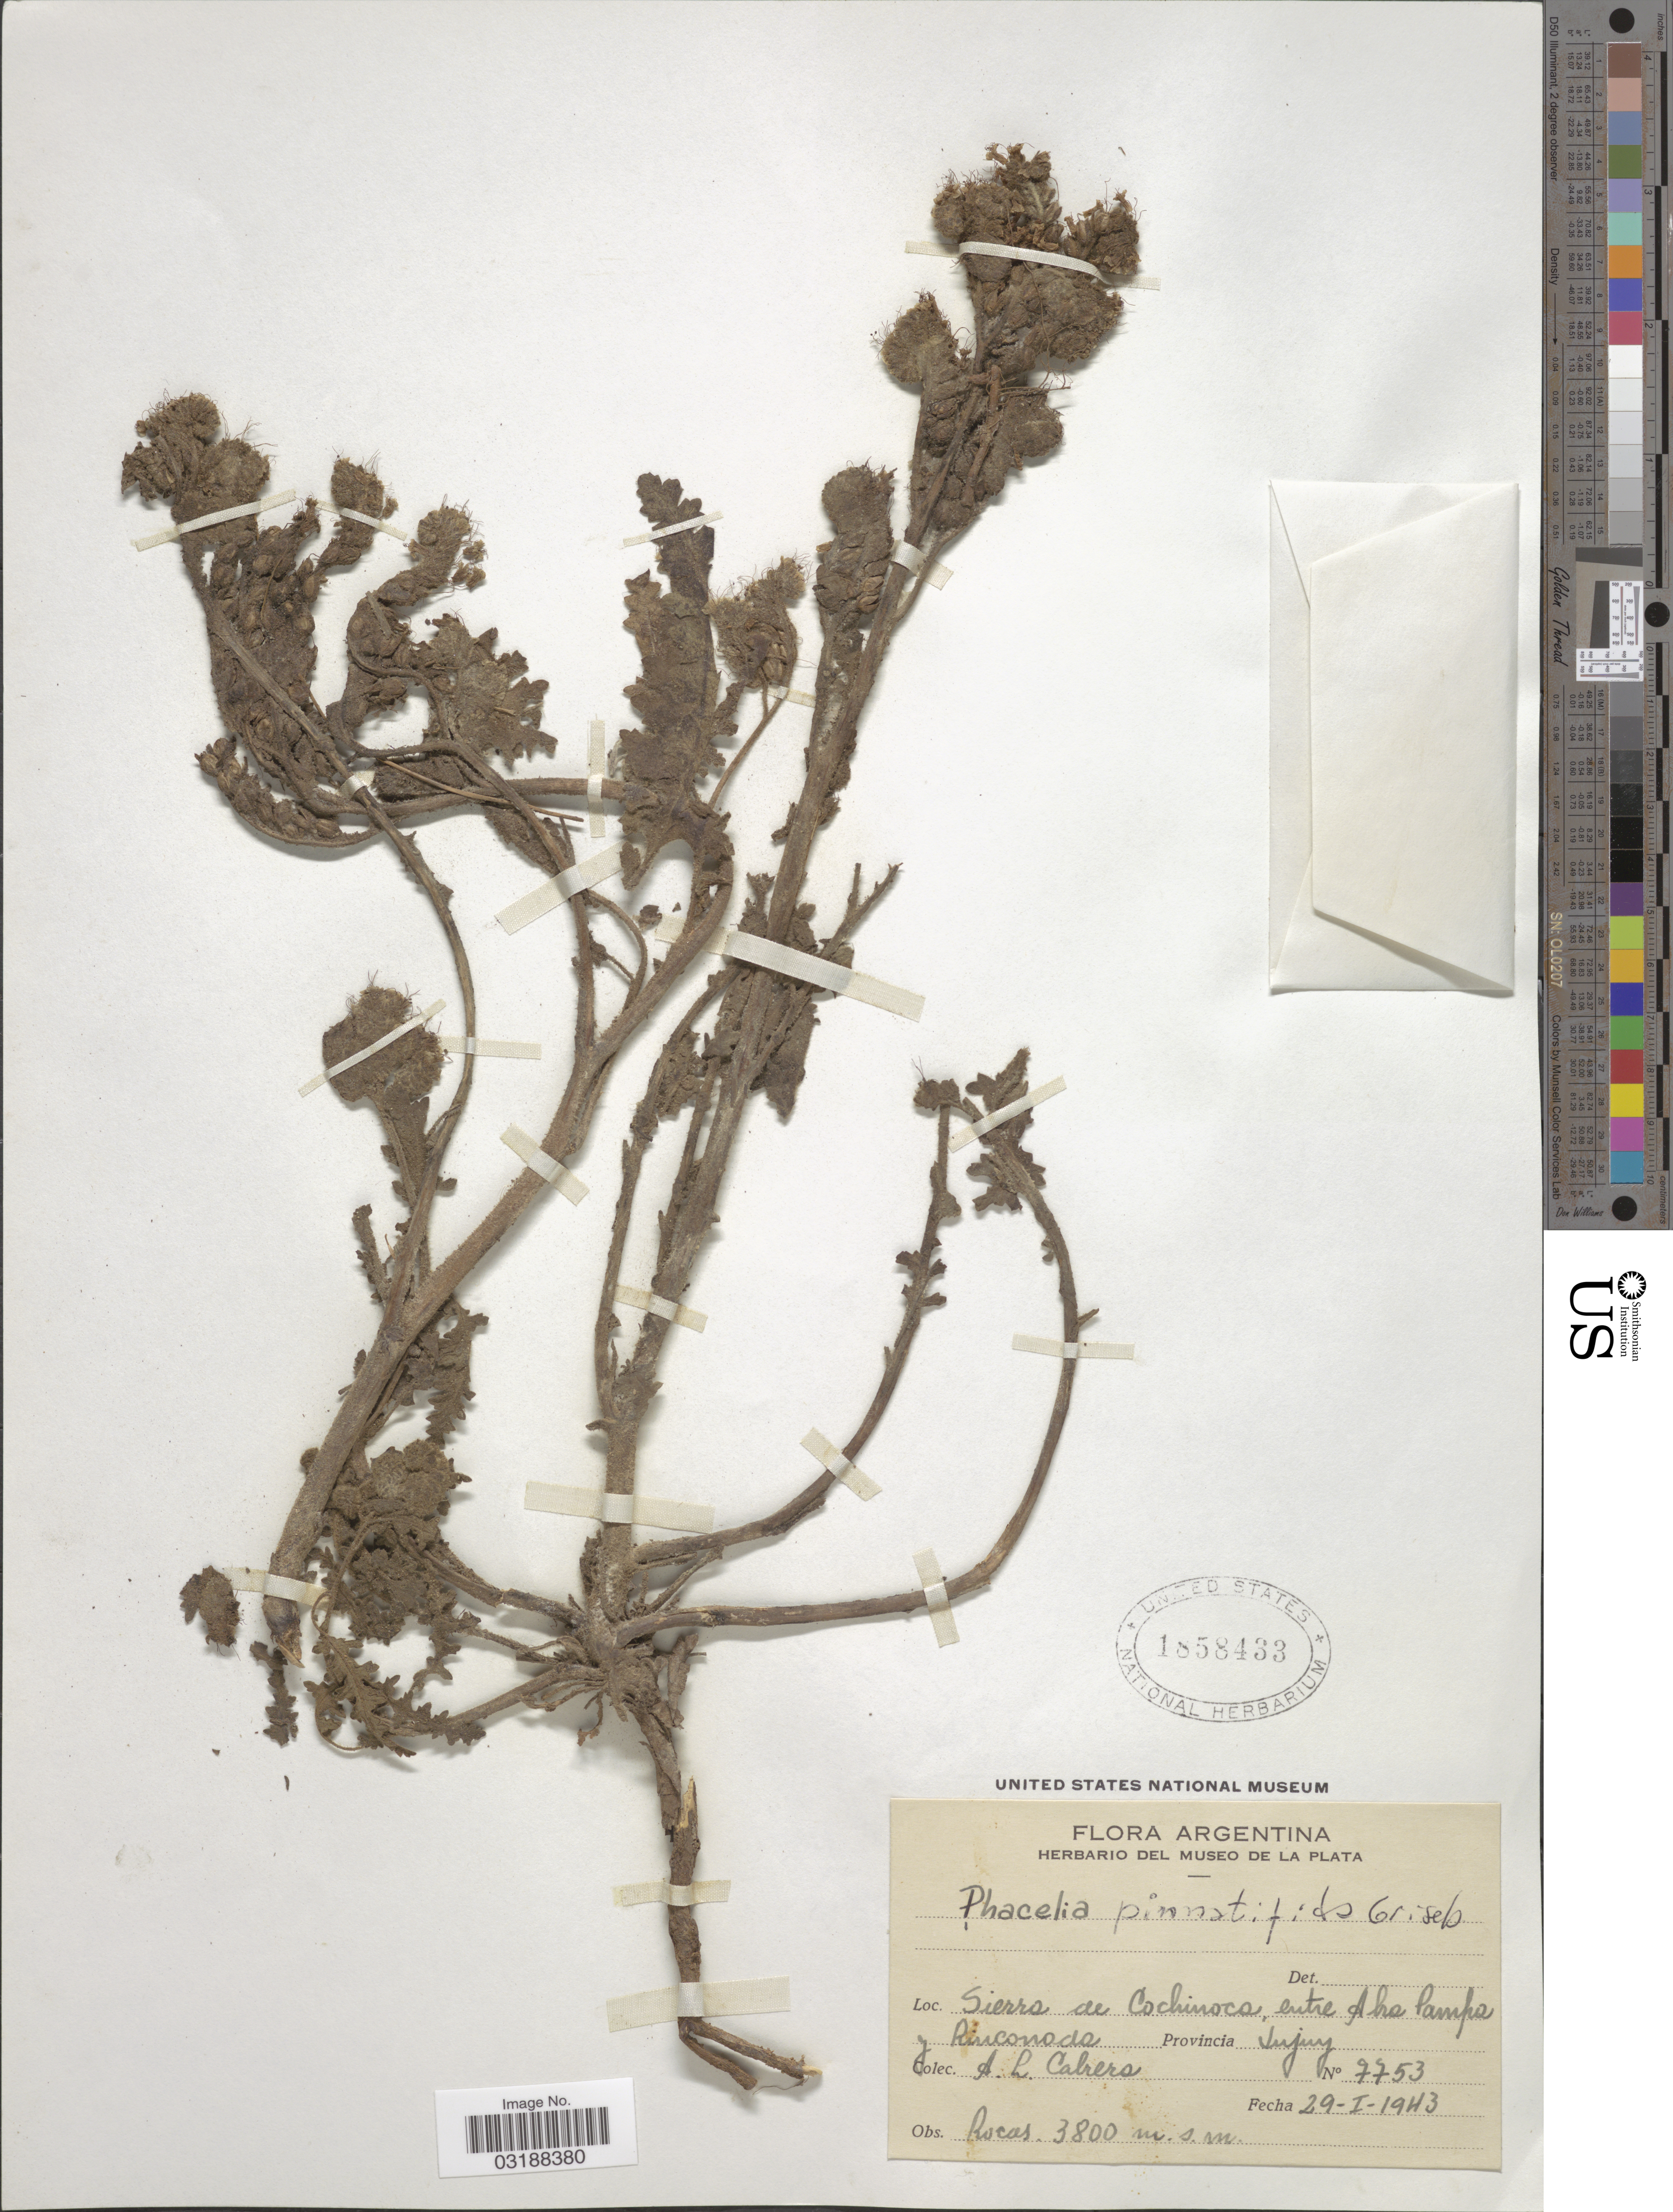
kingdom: Plantae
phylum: Tracheophyta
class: Magnoliopsida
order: Boraginales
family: Hydrophyllaceae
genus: Phacelia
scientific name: Phacelia sp.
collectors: A. L. Cabrera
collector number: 7753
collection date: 1943-01-29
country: Argentina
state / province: Jujuy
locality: Sierra de Cochinoca, entre Abre Campo Rinconoda. Provincia Jujuy.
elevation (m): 3800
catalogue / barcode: US 1858433